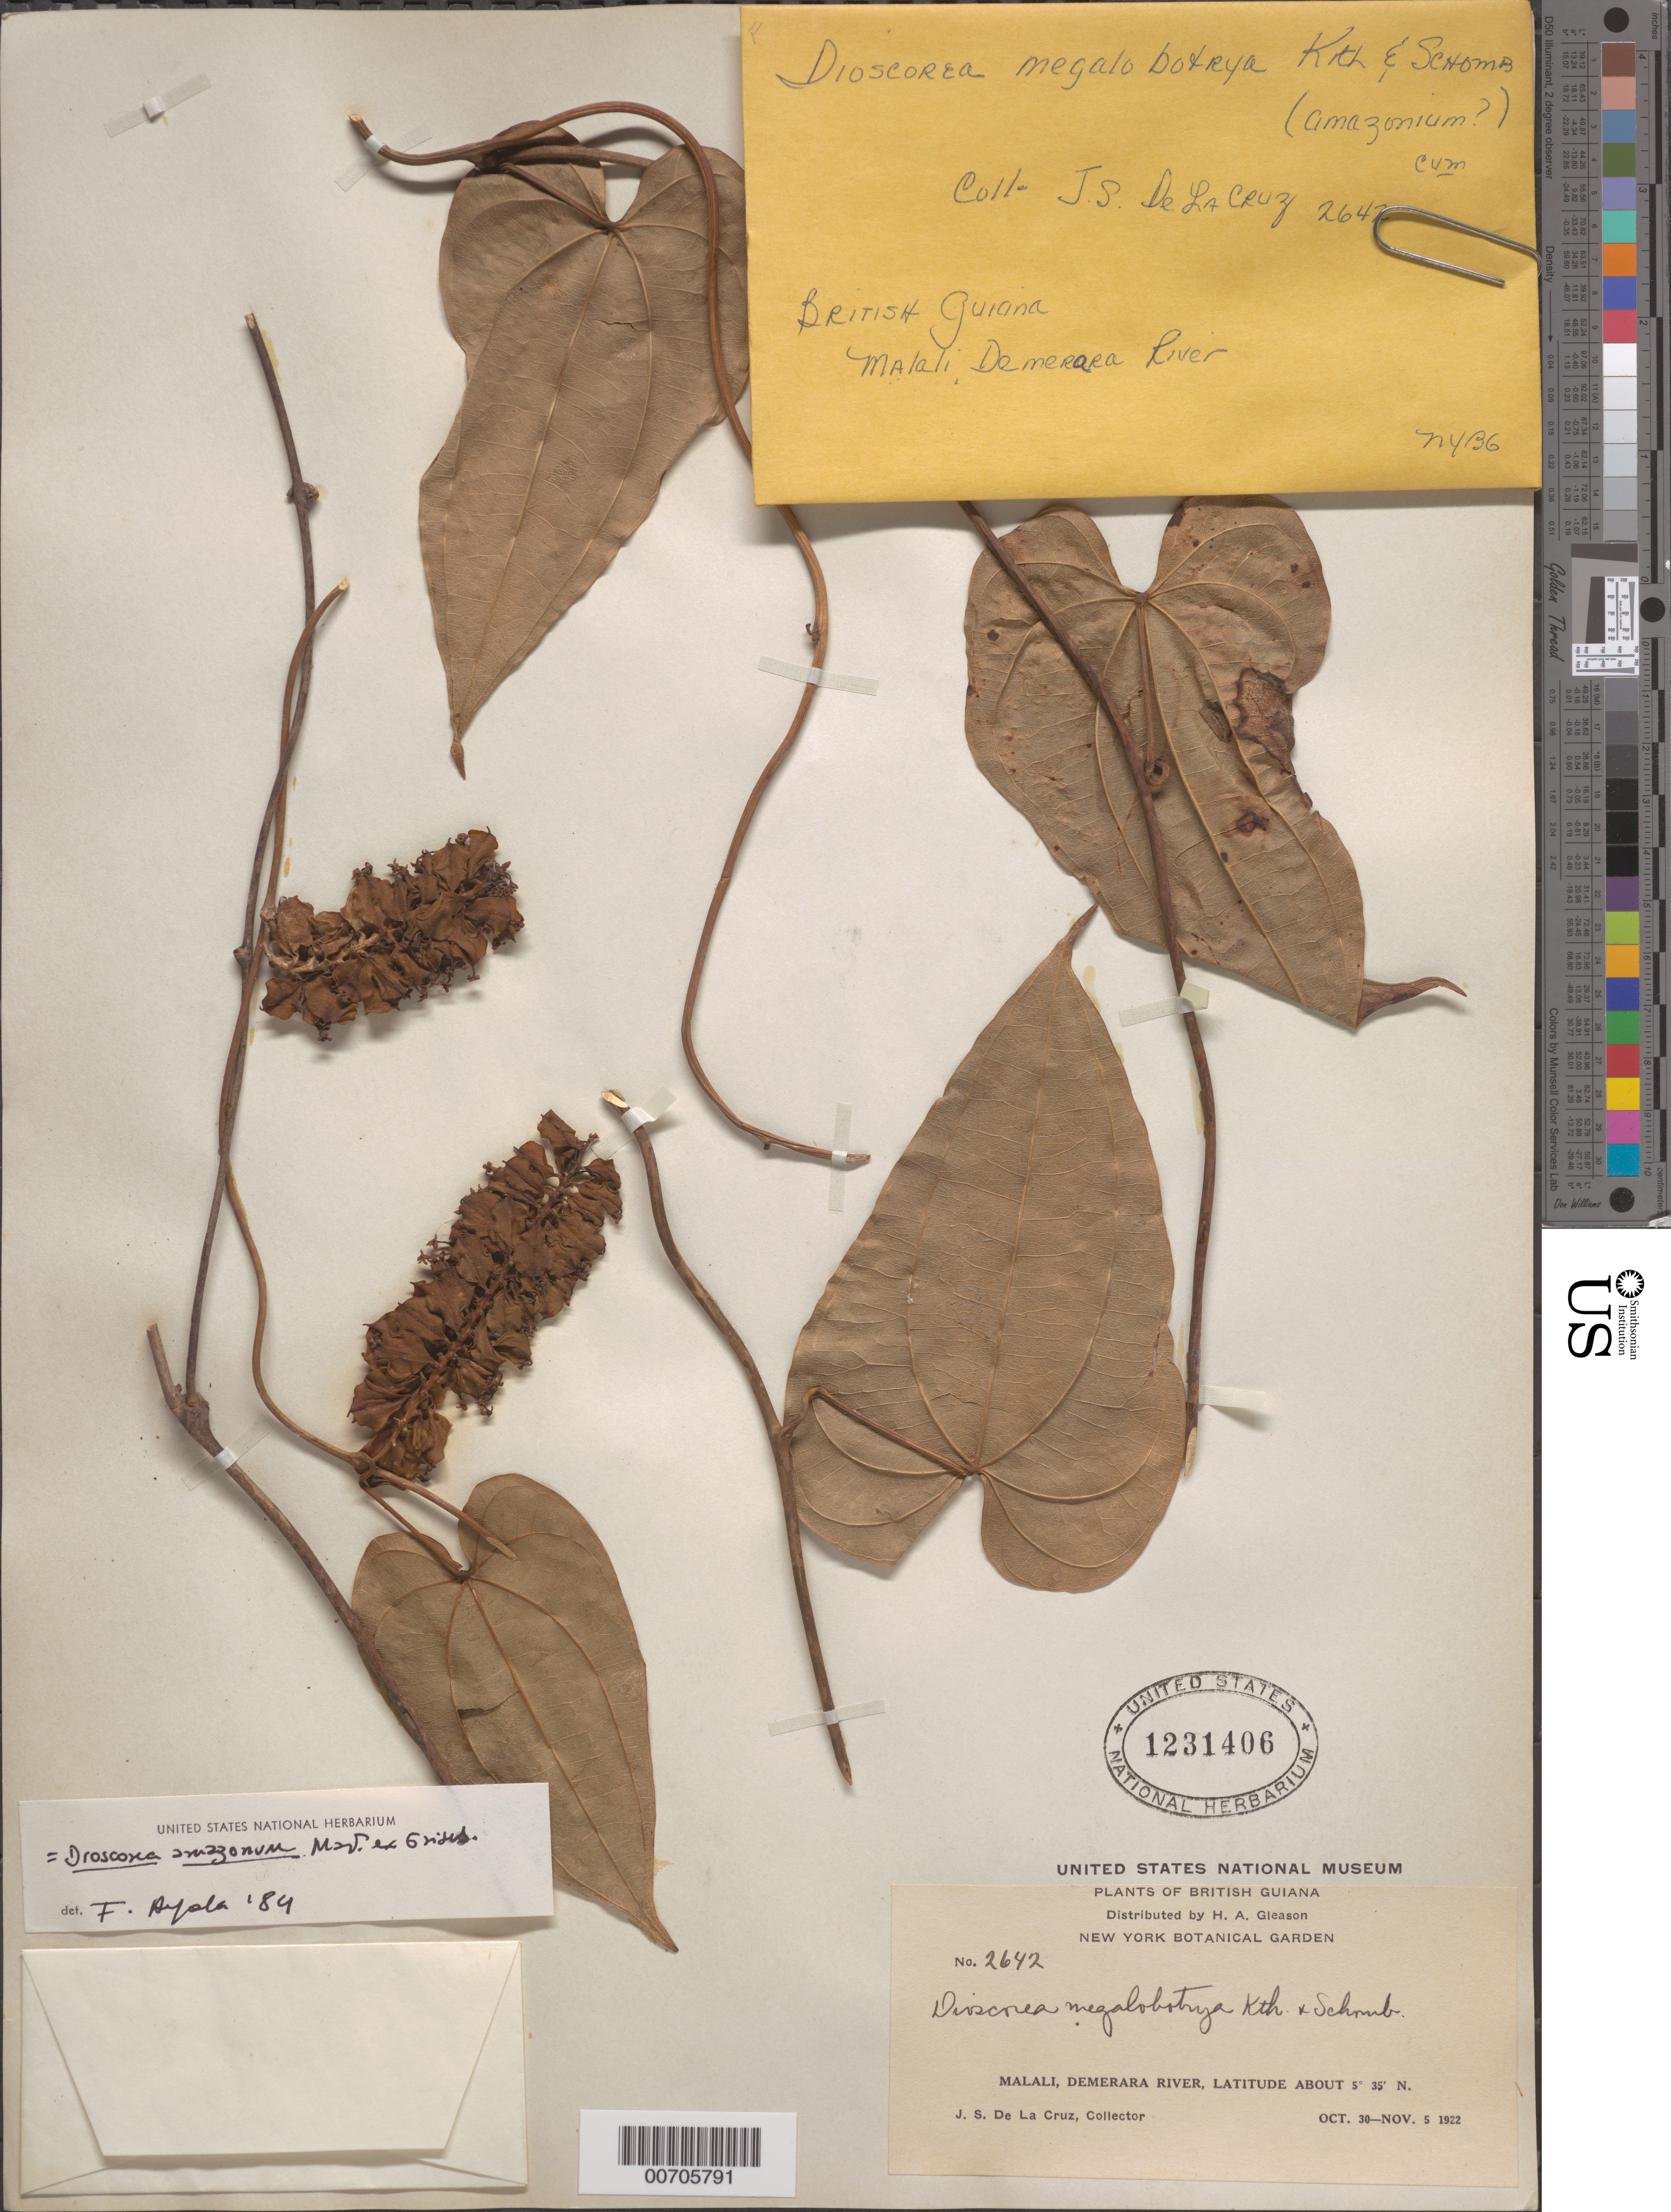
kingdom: Plantae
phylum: Tracheophyta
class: Liliopsida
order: Dioscoreales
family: Dioscoreaceae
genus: Dioscorea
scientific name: Dioscorea amazonum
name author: Mart. ex Griseb.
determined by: Ayala F., Franklin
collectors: J. S. de la Cruz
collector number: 2642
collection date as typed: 30-Oct-22 to 5-Nov-22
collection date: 1922-10-30/1922-11-05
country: Guyana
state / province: U. Demerara-Berbice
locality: Malali, Demerara R.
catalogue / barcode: US 1231406